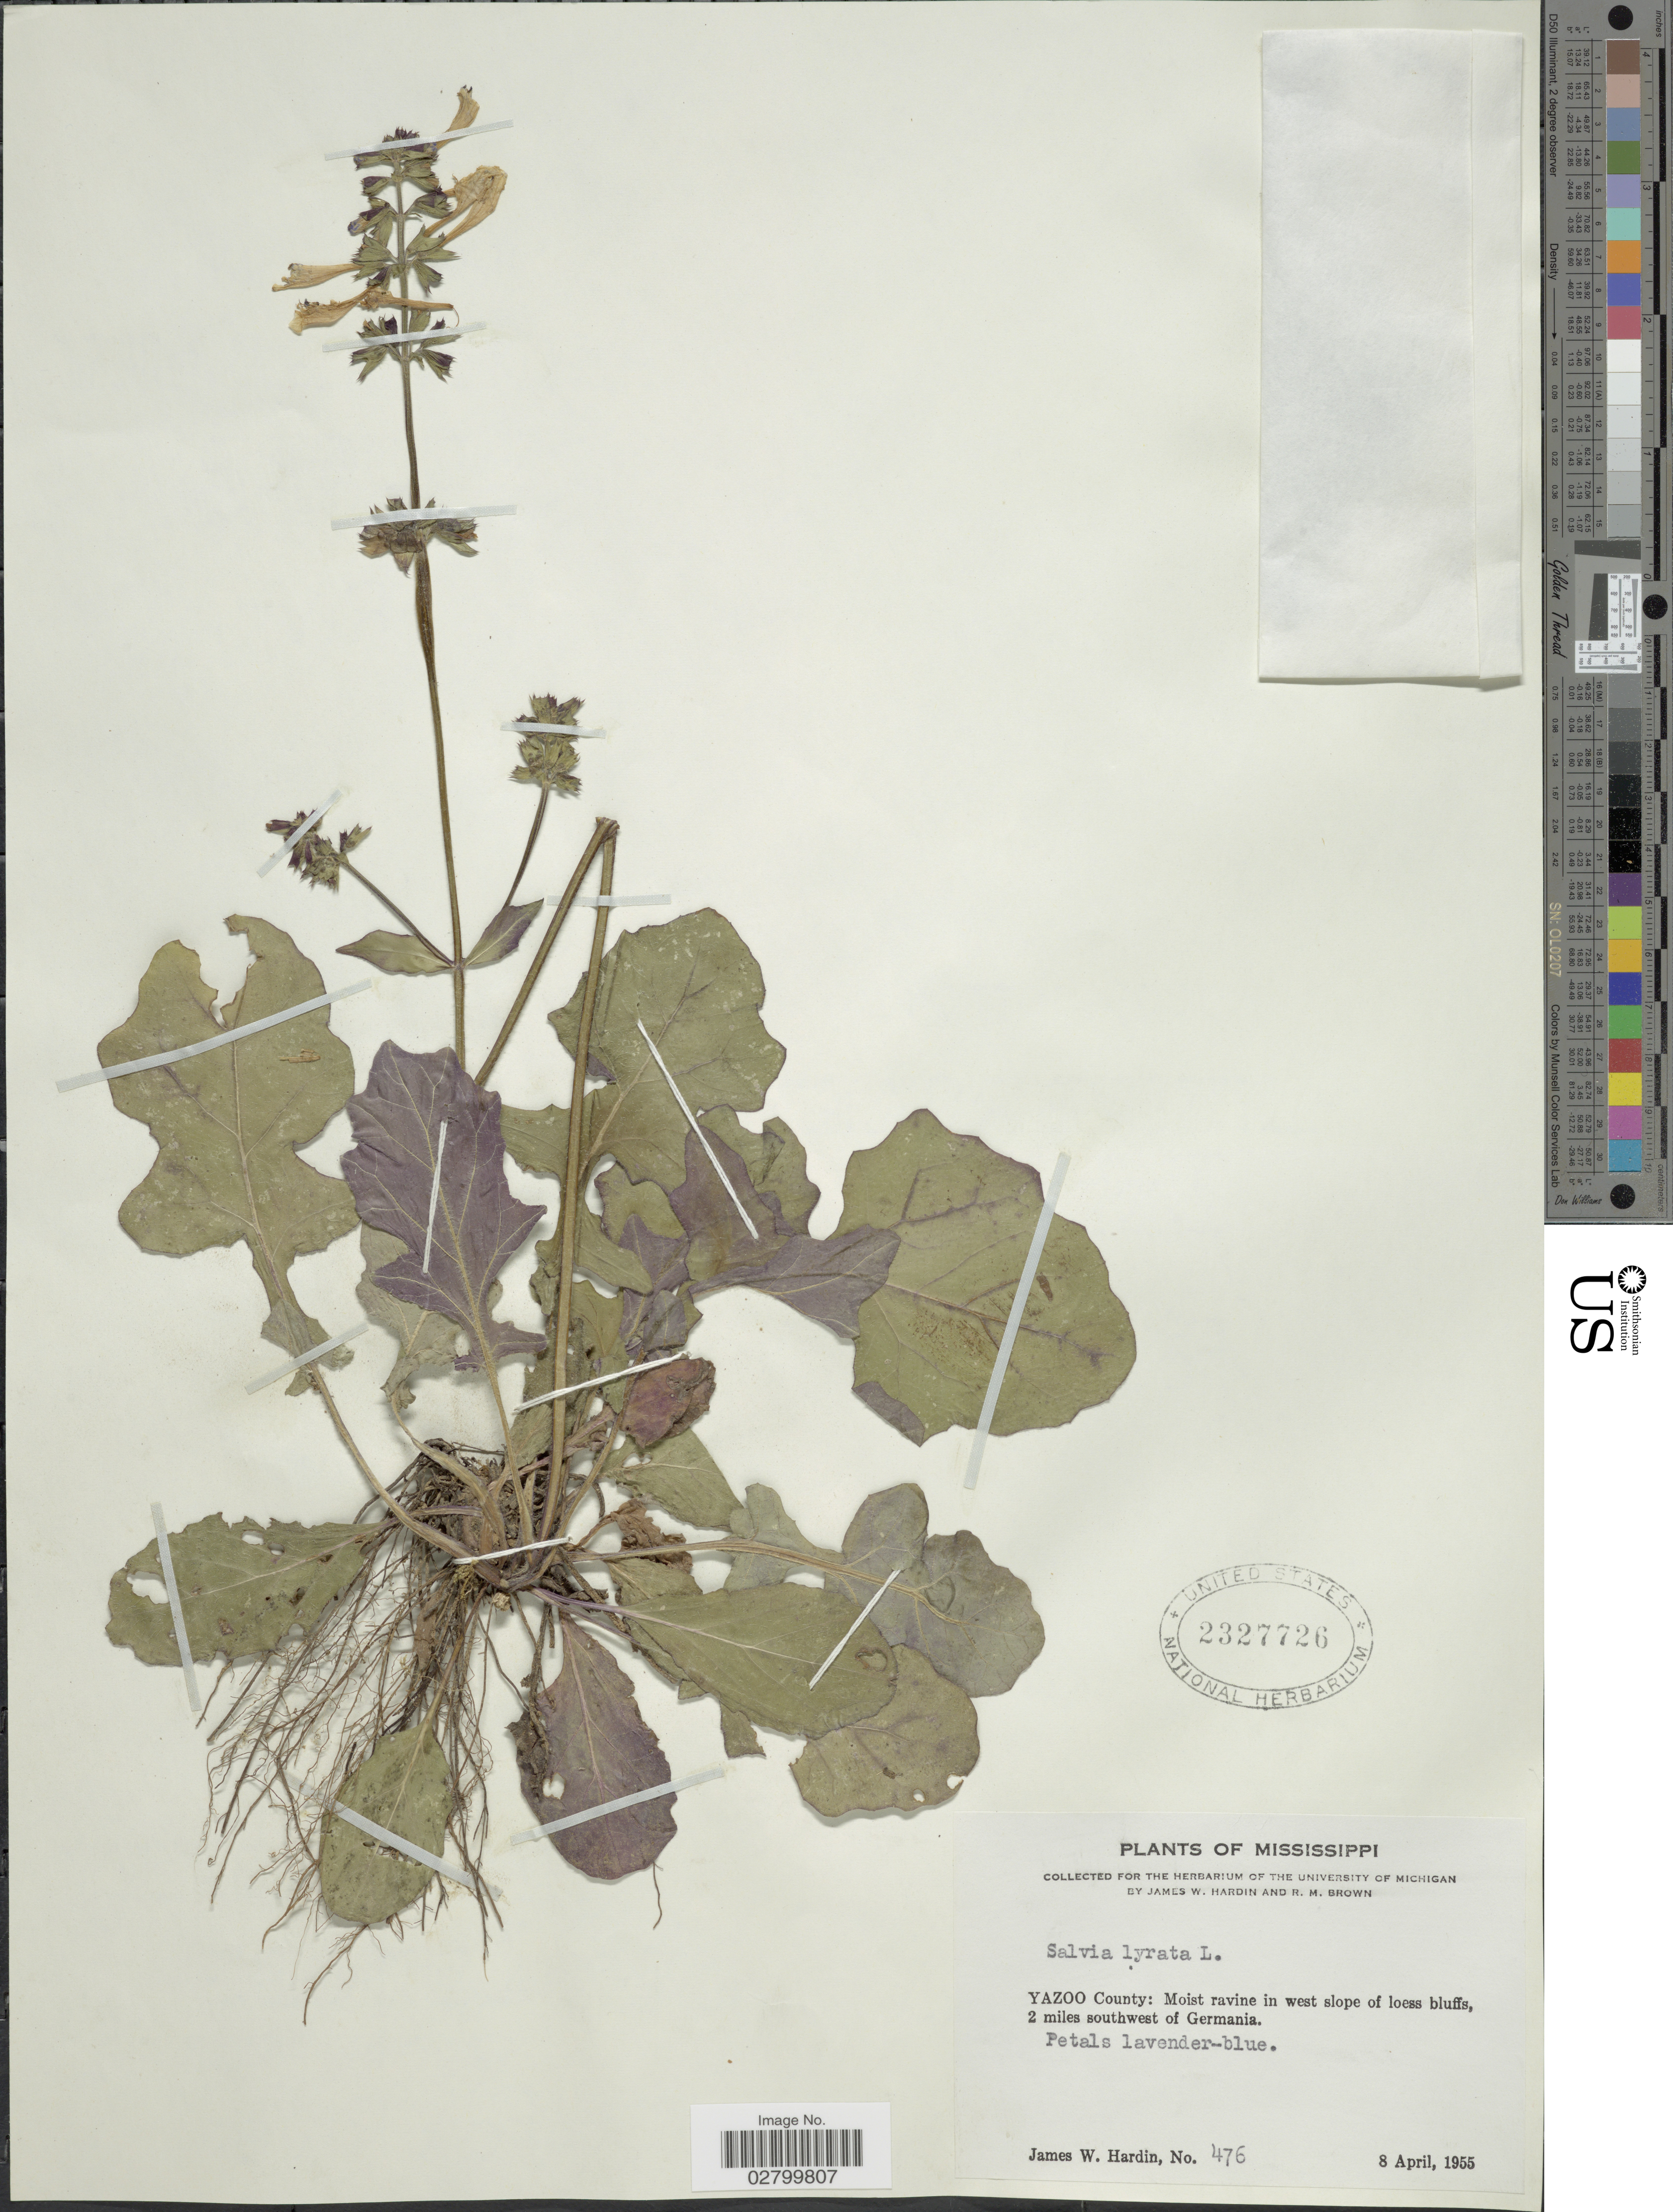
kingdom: Plantae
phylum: Tracheophyta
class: Magnoliopsida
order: Lamiales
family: Lamiaceae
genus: Salvia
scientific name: Salvia lyrata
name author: L.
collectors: J. Hardin & R. M. Brown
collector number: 476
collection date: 1955-04-08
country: United States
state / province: Mississippi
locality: Yazoo County: Moist ravine in west slope of loess bluffs, 2 miles southwest of Germania.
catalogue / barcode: US 2327726